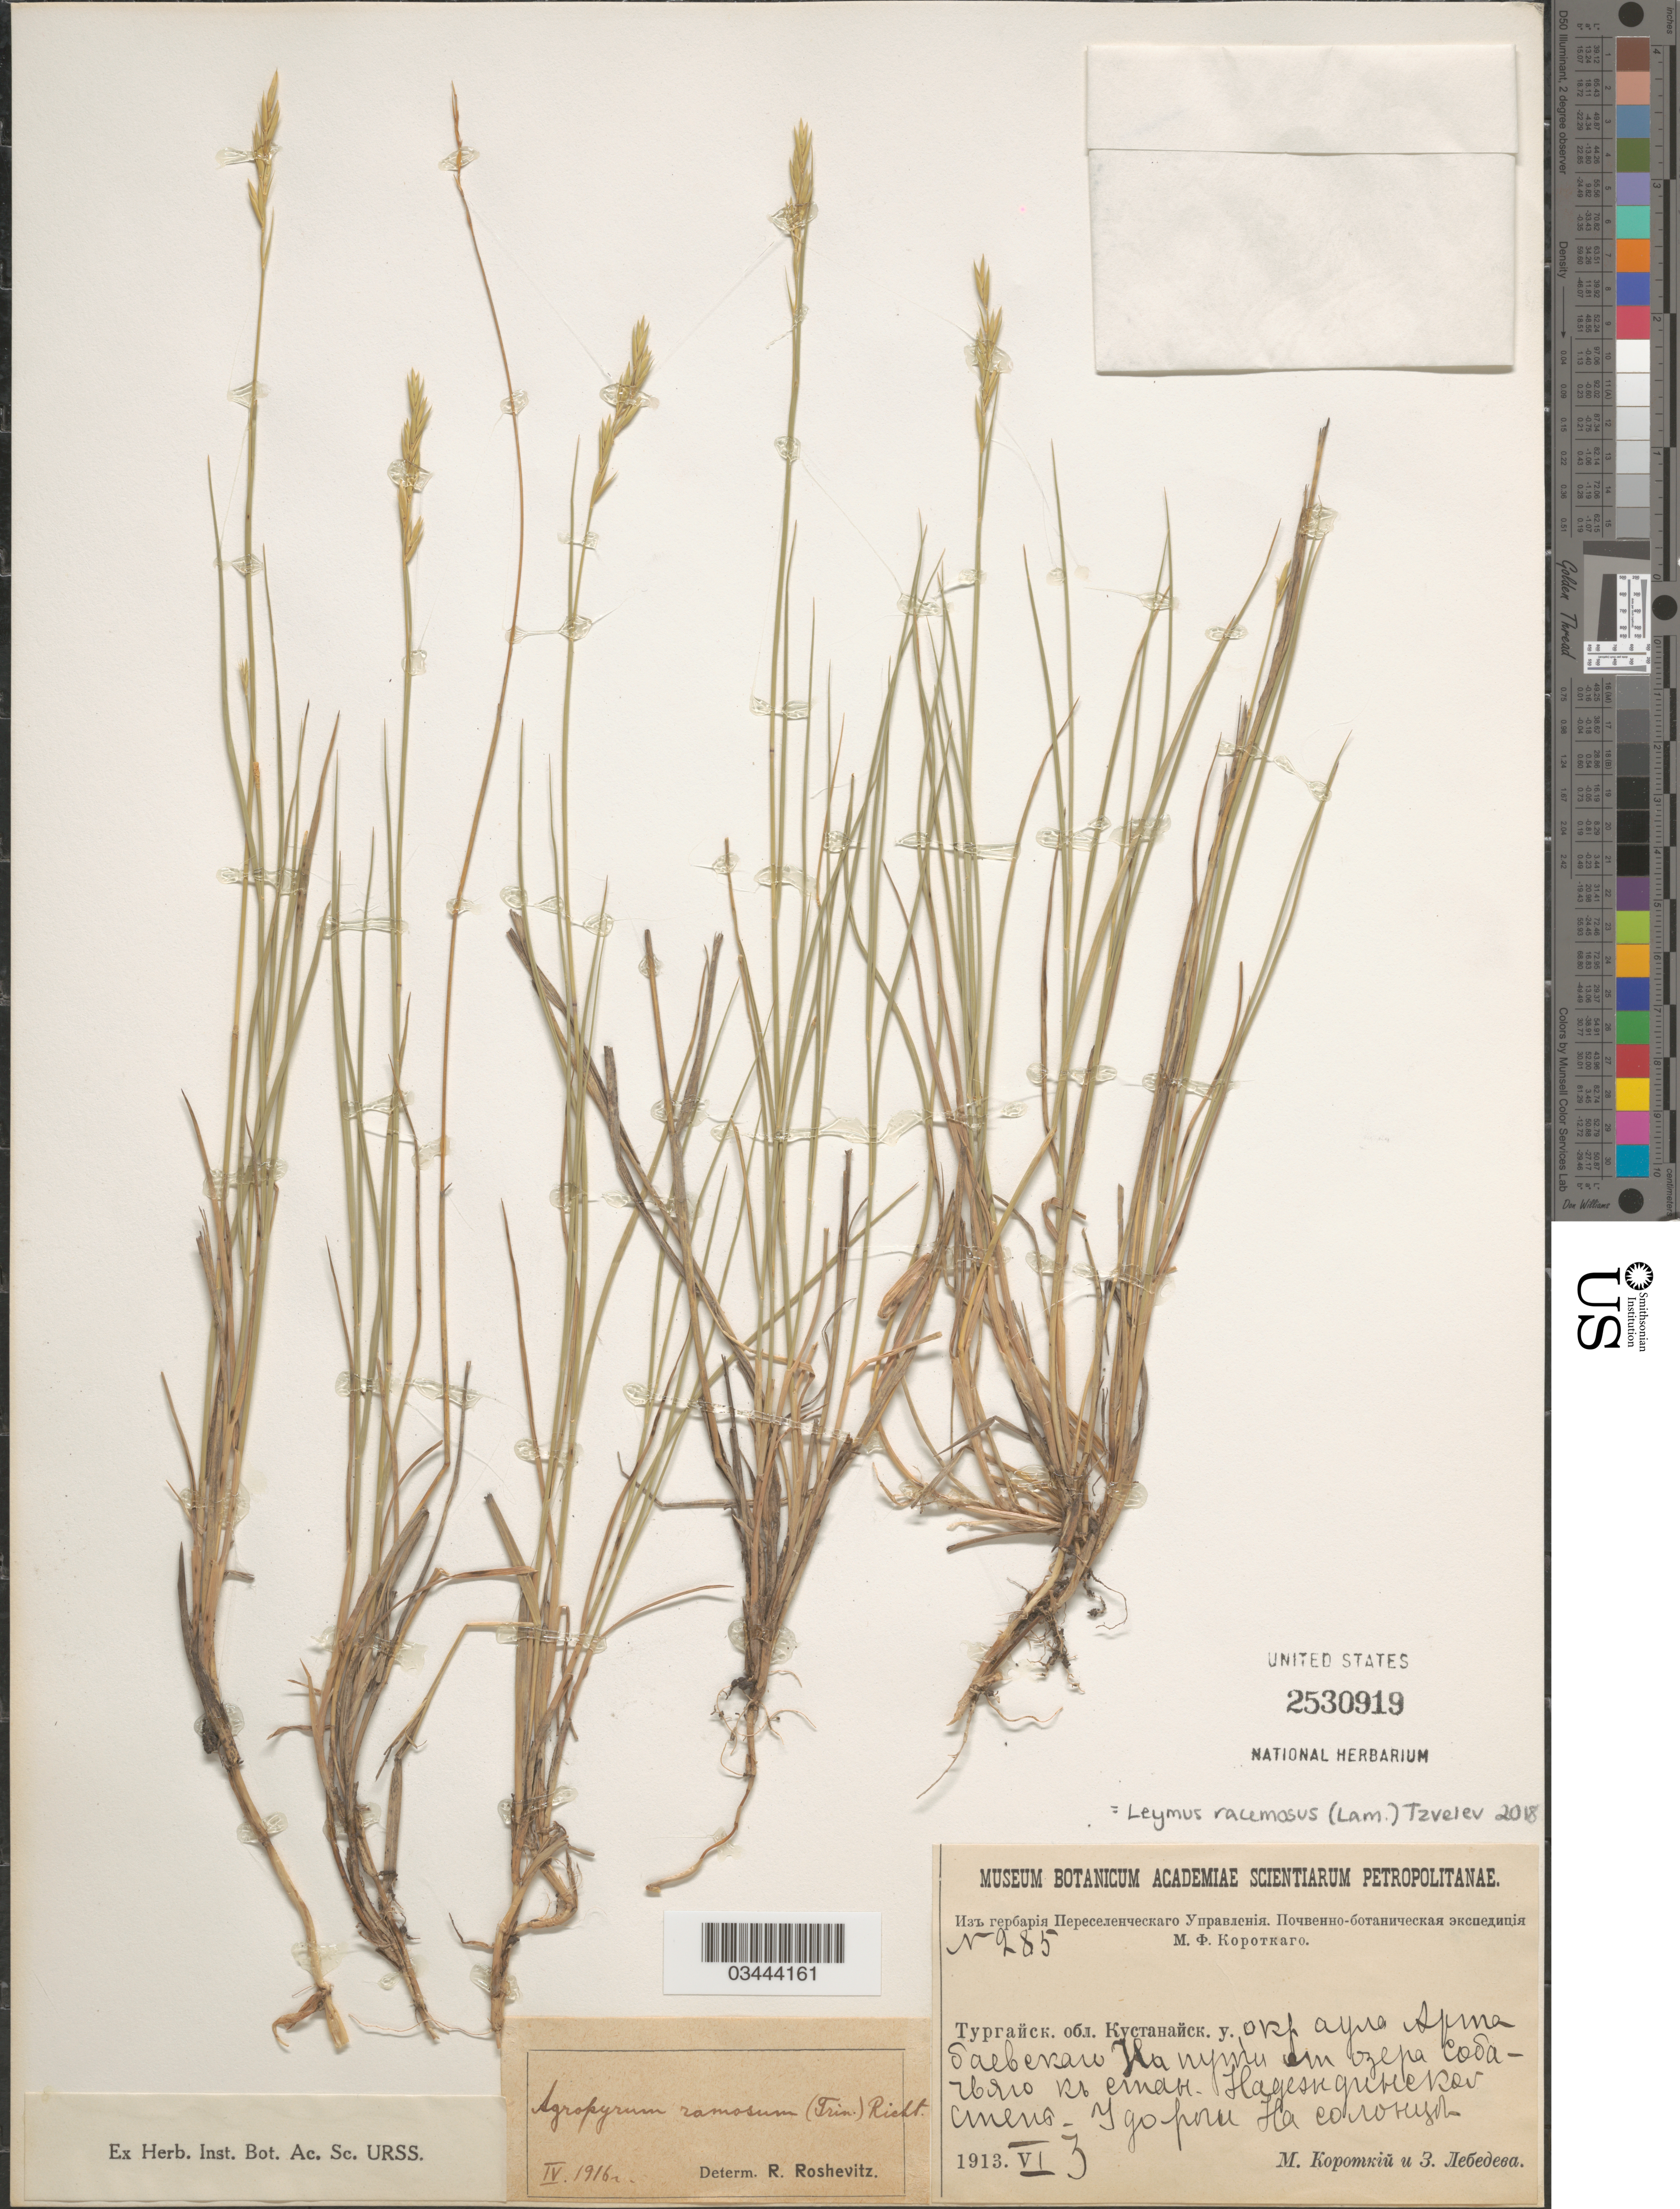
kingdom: Plantae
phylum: Tracheophyta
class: Liliopsida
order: Poales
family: Poaceae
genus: Leymus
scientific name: Leymus racemosus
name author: (Lam.) Tzvelev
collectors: M. Korotkiy & Z. Lebedeva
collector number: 285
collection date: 1913-06-03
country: Kazakhstan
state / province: Qustanay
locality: Vicinity of Artabaevskiy Aul, on the road from Lake Sobachye to Nadezhdinskaya Station.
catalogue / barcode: US 2530919